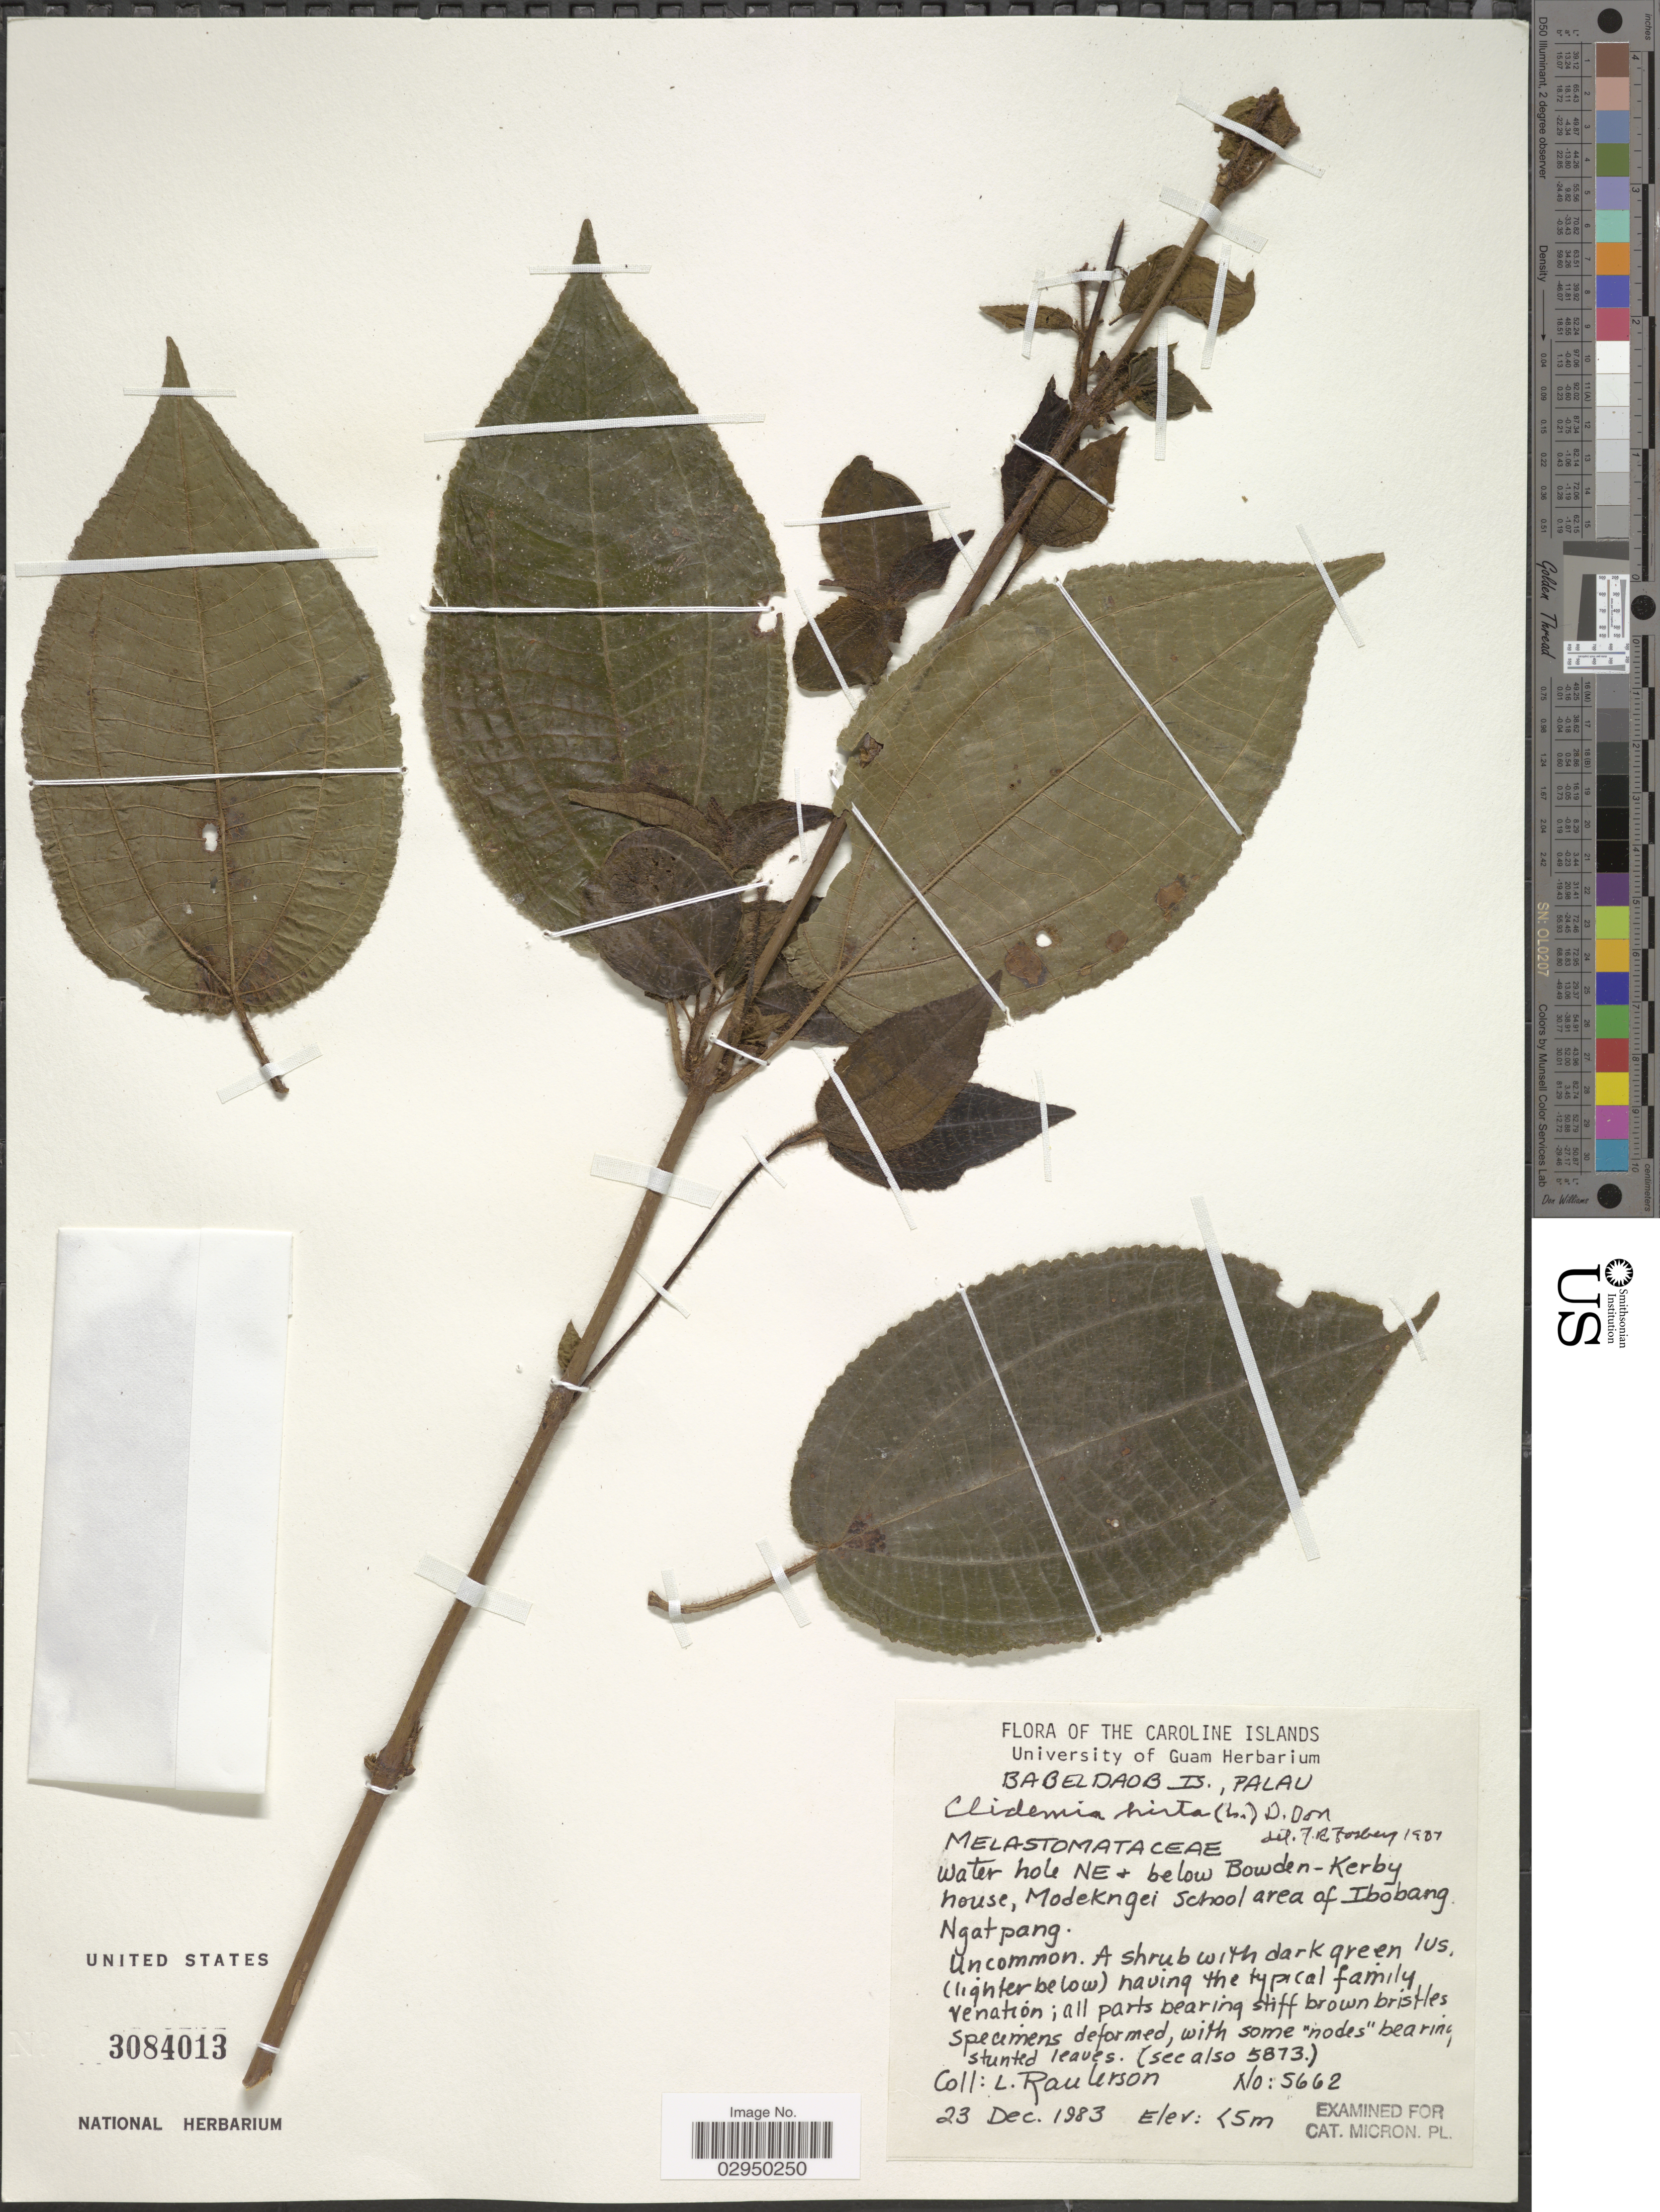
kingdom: Plantae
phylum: Tracheophyta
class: Magnoliopsida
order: Myrtales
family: Melastomataceae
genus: Miconia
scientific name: Miconia crenata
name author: (Vahl) Michelang.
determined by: Wagner, W. L., (BOT), Smithsonian Institution - National Museum of Natural History (UNITED STATES)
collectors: L. Raulerson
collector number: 5662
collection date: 1983-12-23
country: Palau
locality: The Caroline Islands. Babeldaob Is., Palau. Water hole NE & below Bowden-Kerby house, Modekngei school area of Ibobang Ngatpang.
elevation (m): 5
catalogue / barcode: US 3084013